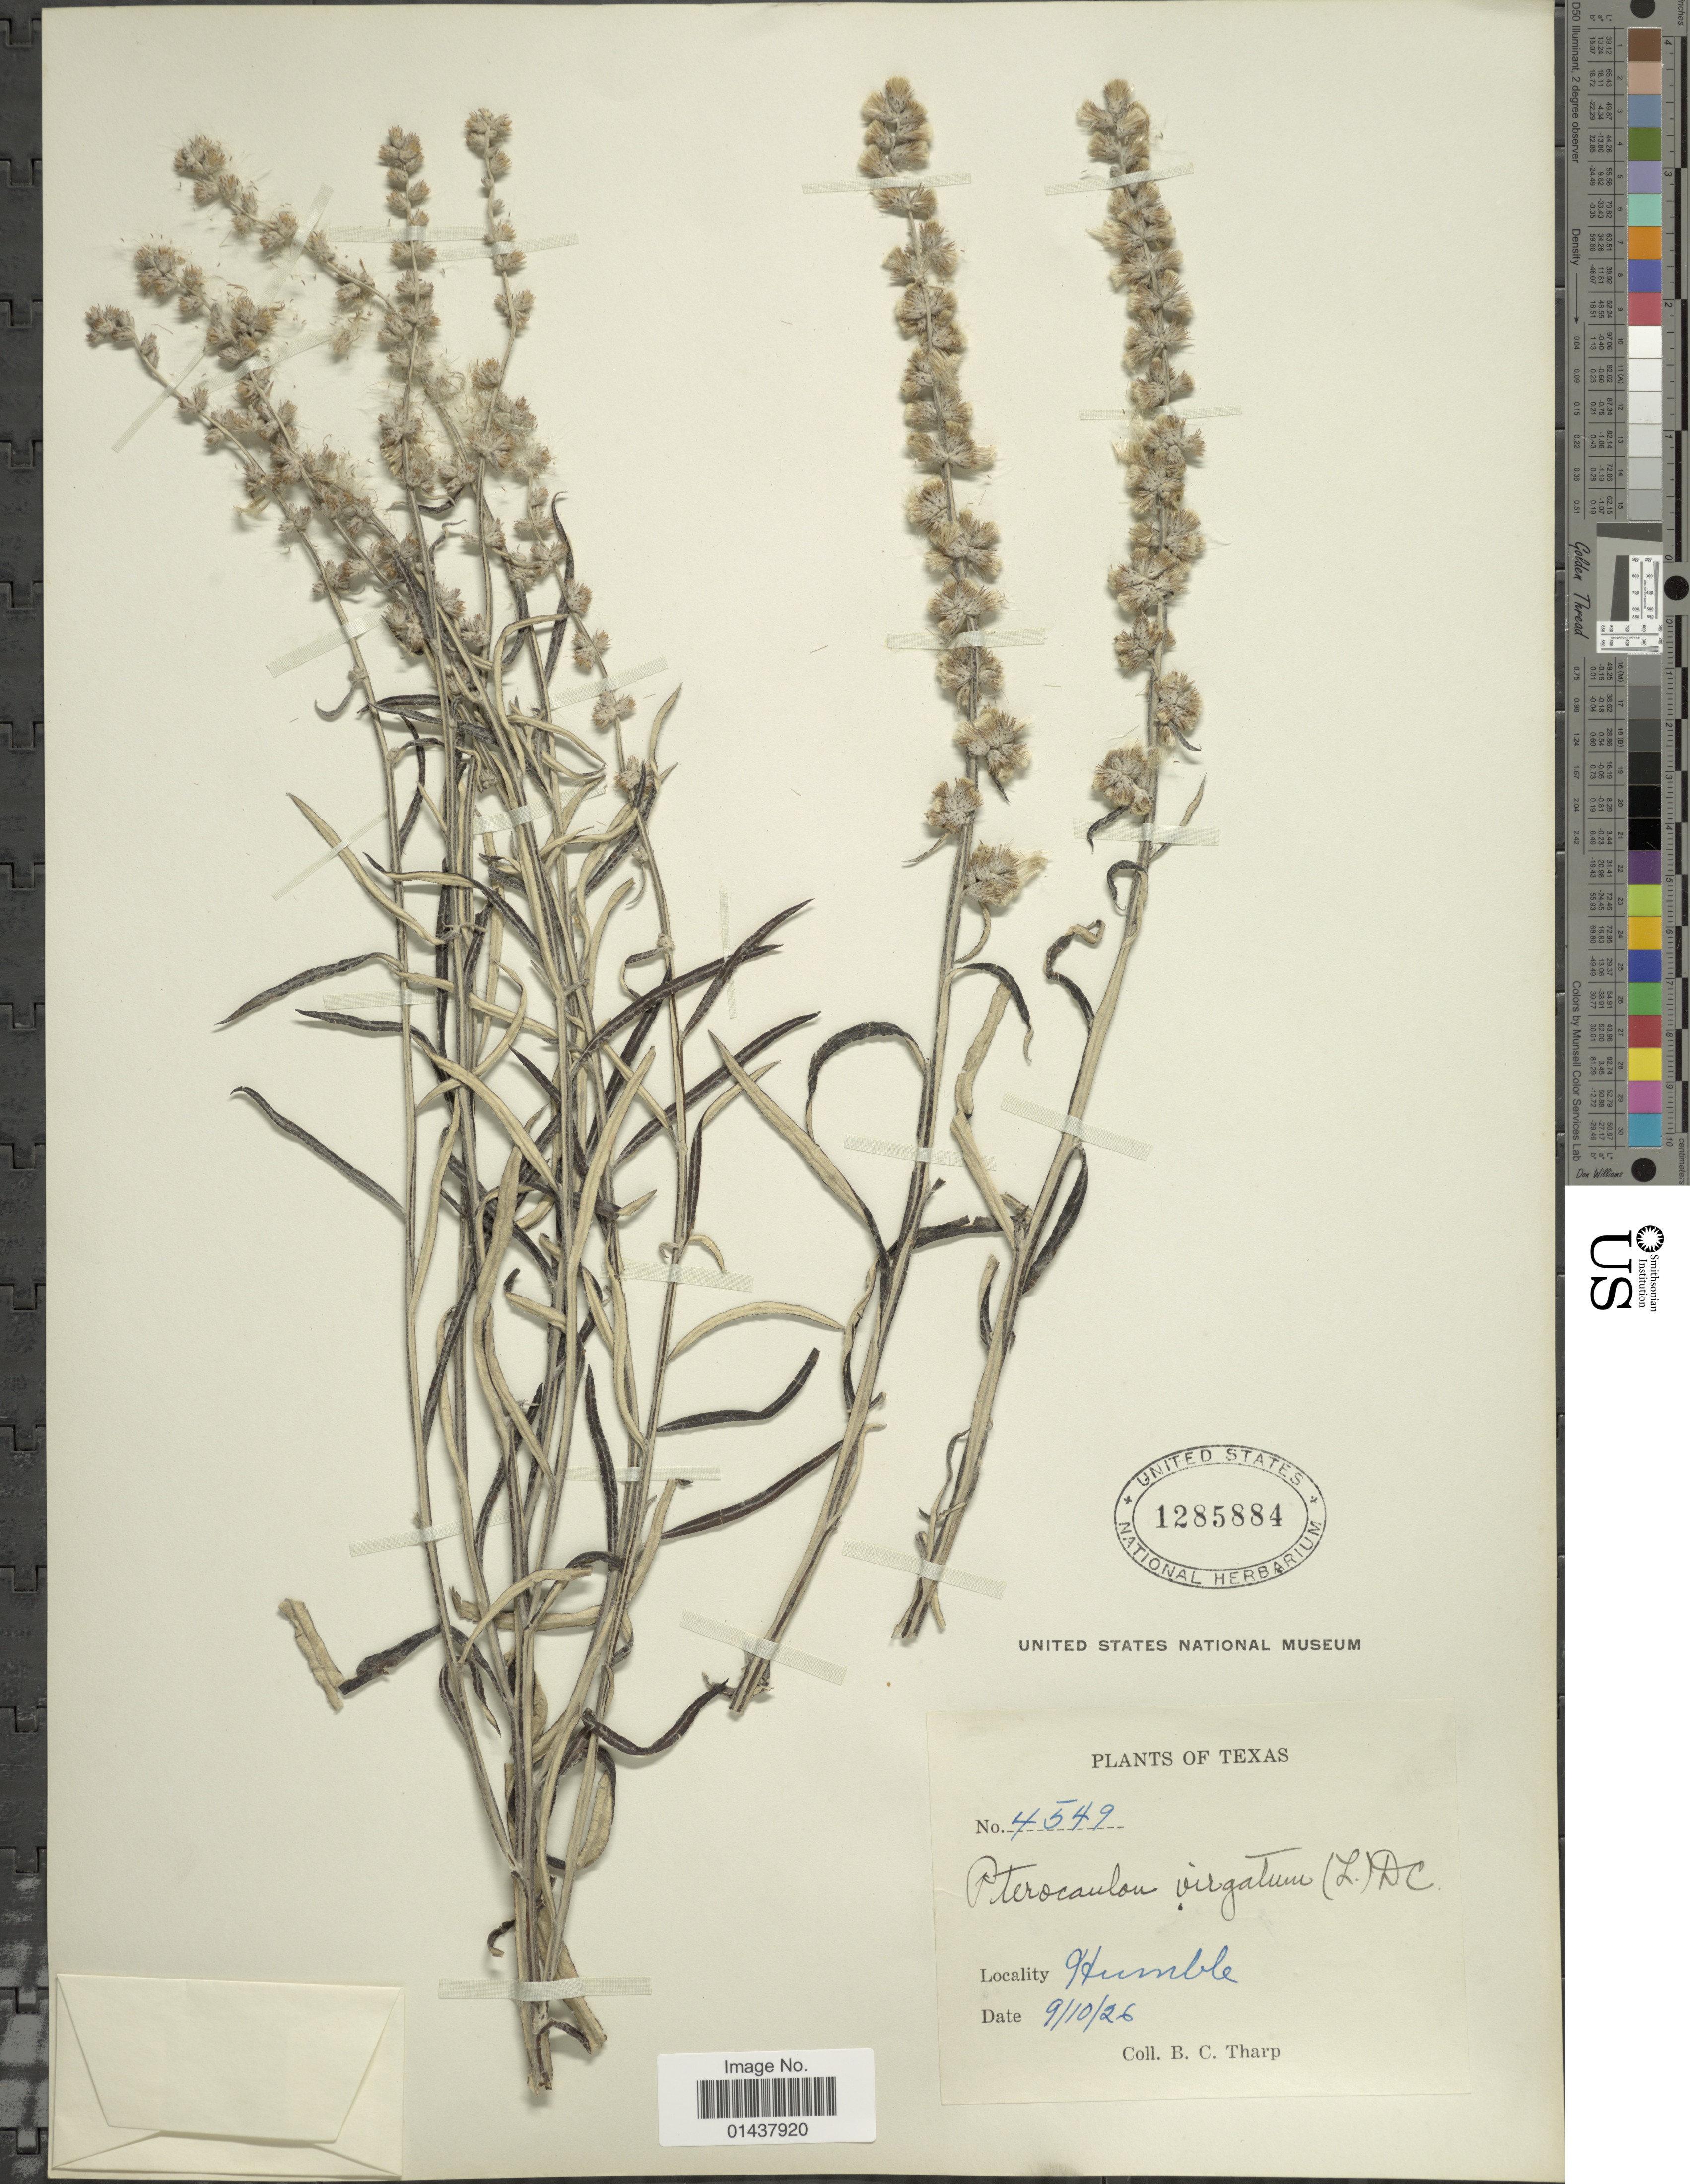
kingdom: Plantae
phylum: Tracheophyta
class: Magnoliopsida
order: Asterales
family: Asteraceae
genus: Pterocaulon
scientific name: Pterocaulon virgatum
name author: (L.) DC.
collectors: B. C. Tharp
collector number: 4549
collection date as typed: Transcribed d/m/y: 10/9/26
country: United States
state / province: Texas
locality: Humble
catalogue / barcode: US 1285884